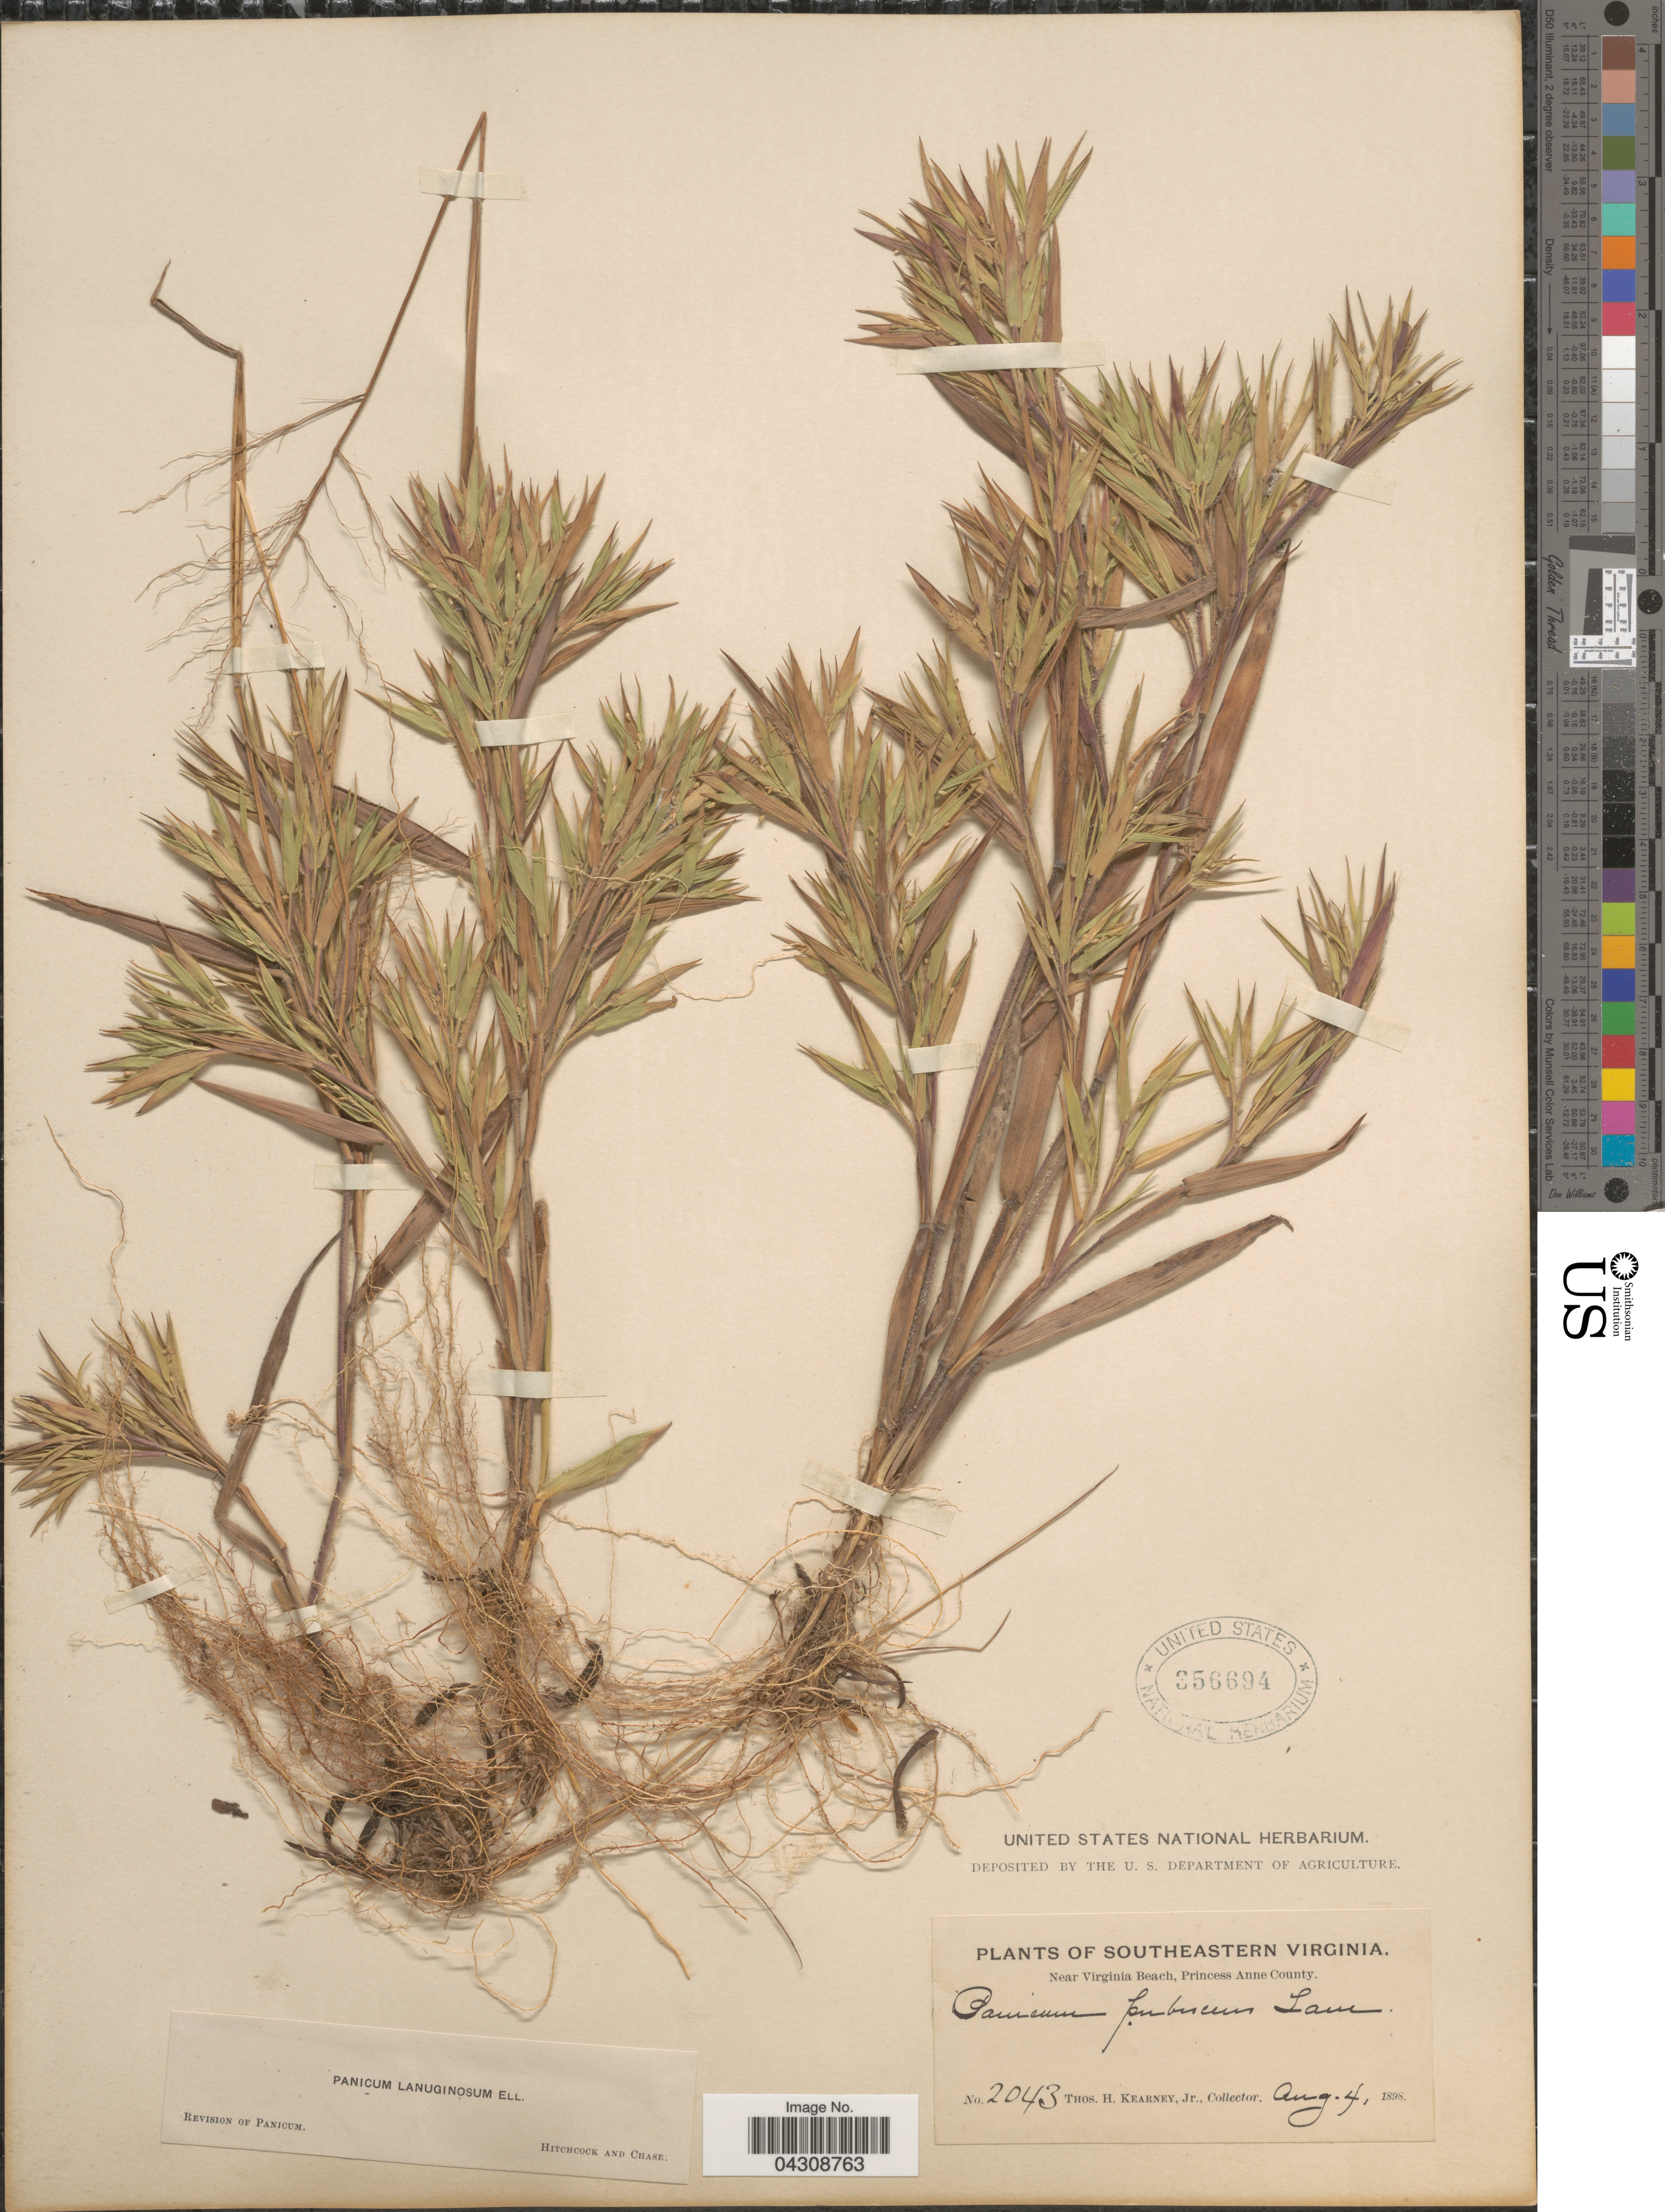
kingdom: Plantae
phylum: Tracheophyta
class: Liliopsida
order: Poales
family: Poaceae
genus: Dichanthelium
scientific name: Dichanthelium acuminatum var. acuminatum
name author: (Sw.) Gould & C.A. Clark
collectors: T. H. Kearney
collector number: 2043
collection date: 1898-08-04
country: United States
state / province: Virginia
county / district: City of Virginia Beach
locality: Southeastern Virginia. Near Virginia Beach, Princess Anne (=historic county name) County.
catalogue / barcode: US 356694